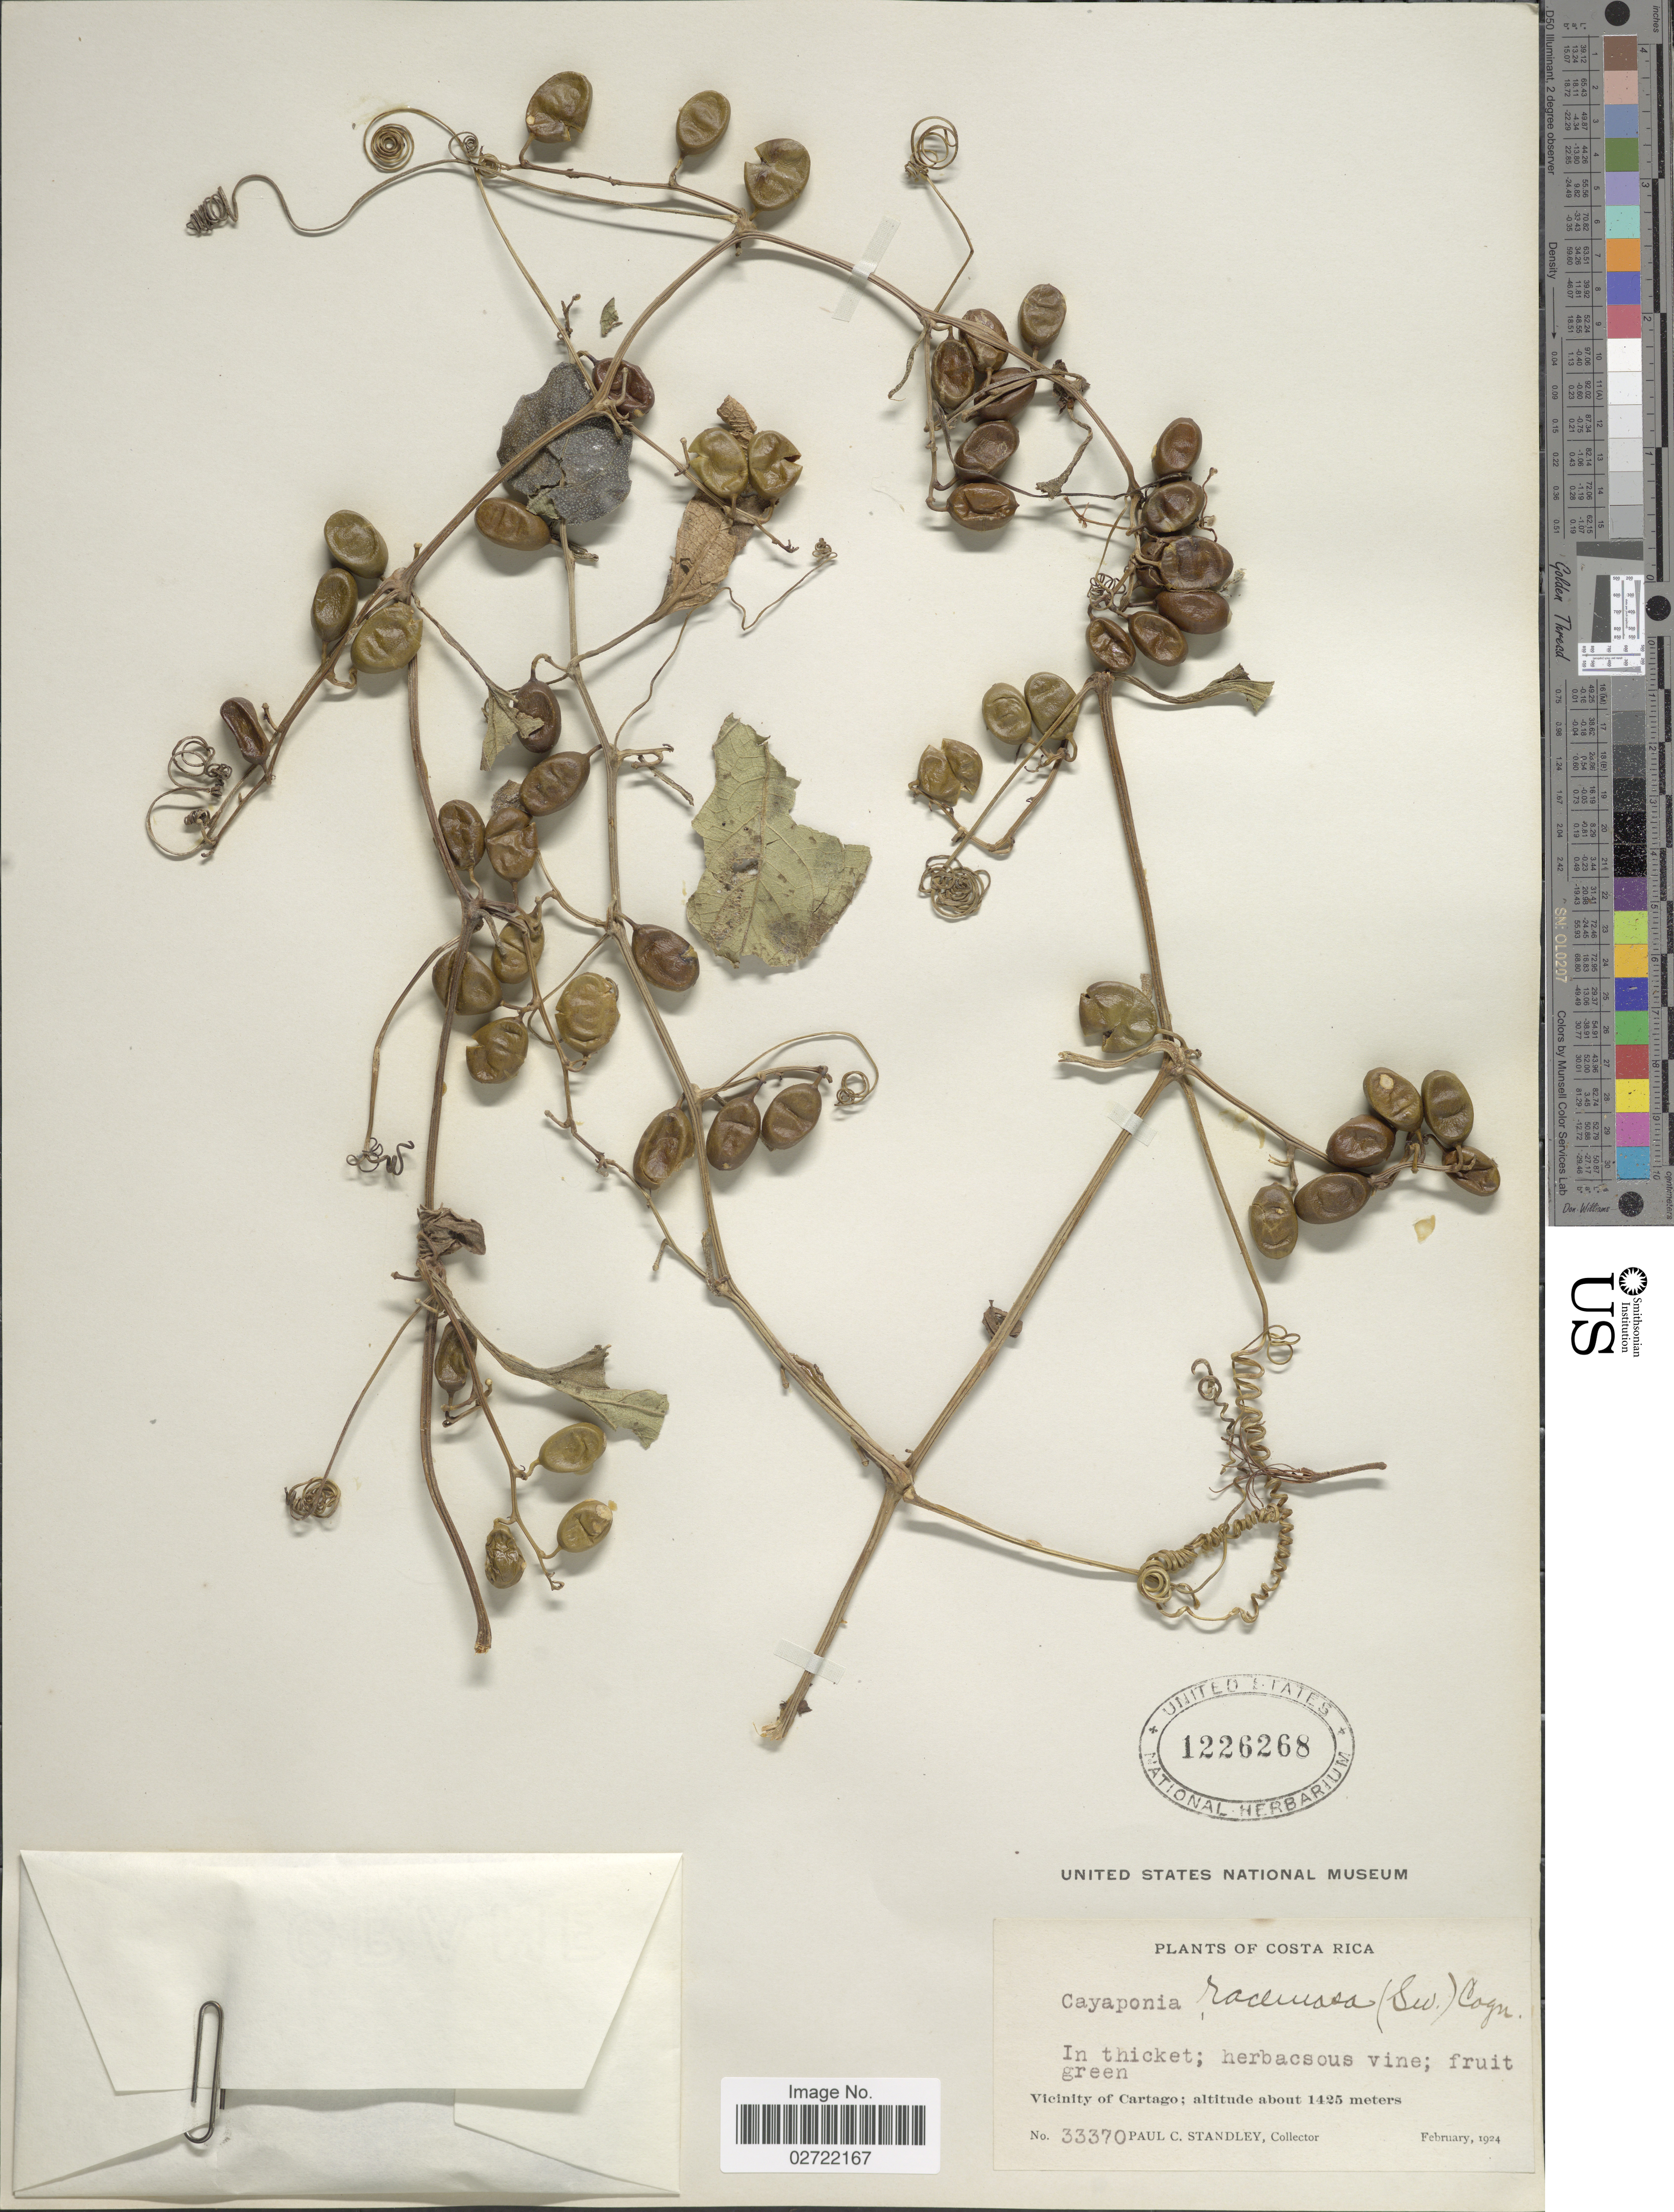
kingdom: Plantae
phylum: Tracheophyta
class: Magnoliopsida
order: Cucurbitales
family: Cucurbitaceae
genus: Cayaponia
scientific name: Cayaponia racemosa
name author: (Mill.) Cogn.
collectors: P. C. Standley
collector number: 33370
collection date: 1924-02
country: Costa Rica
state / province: Cartago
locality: Vicinity of Cartago.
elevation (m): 1425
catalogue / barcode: US 1226268